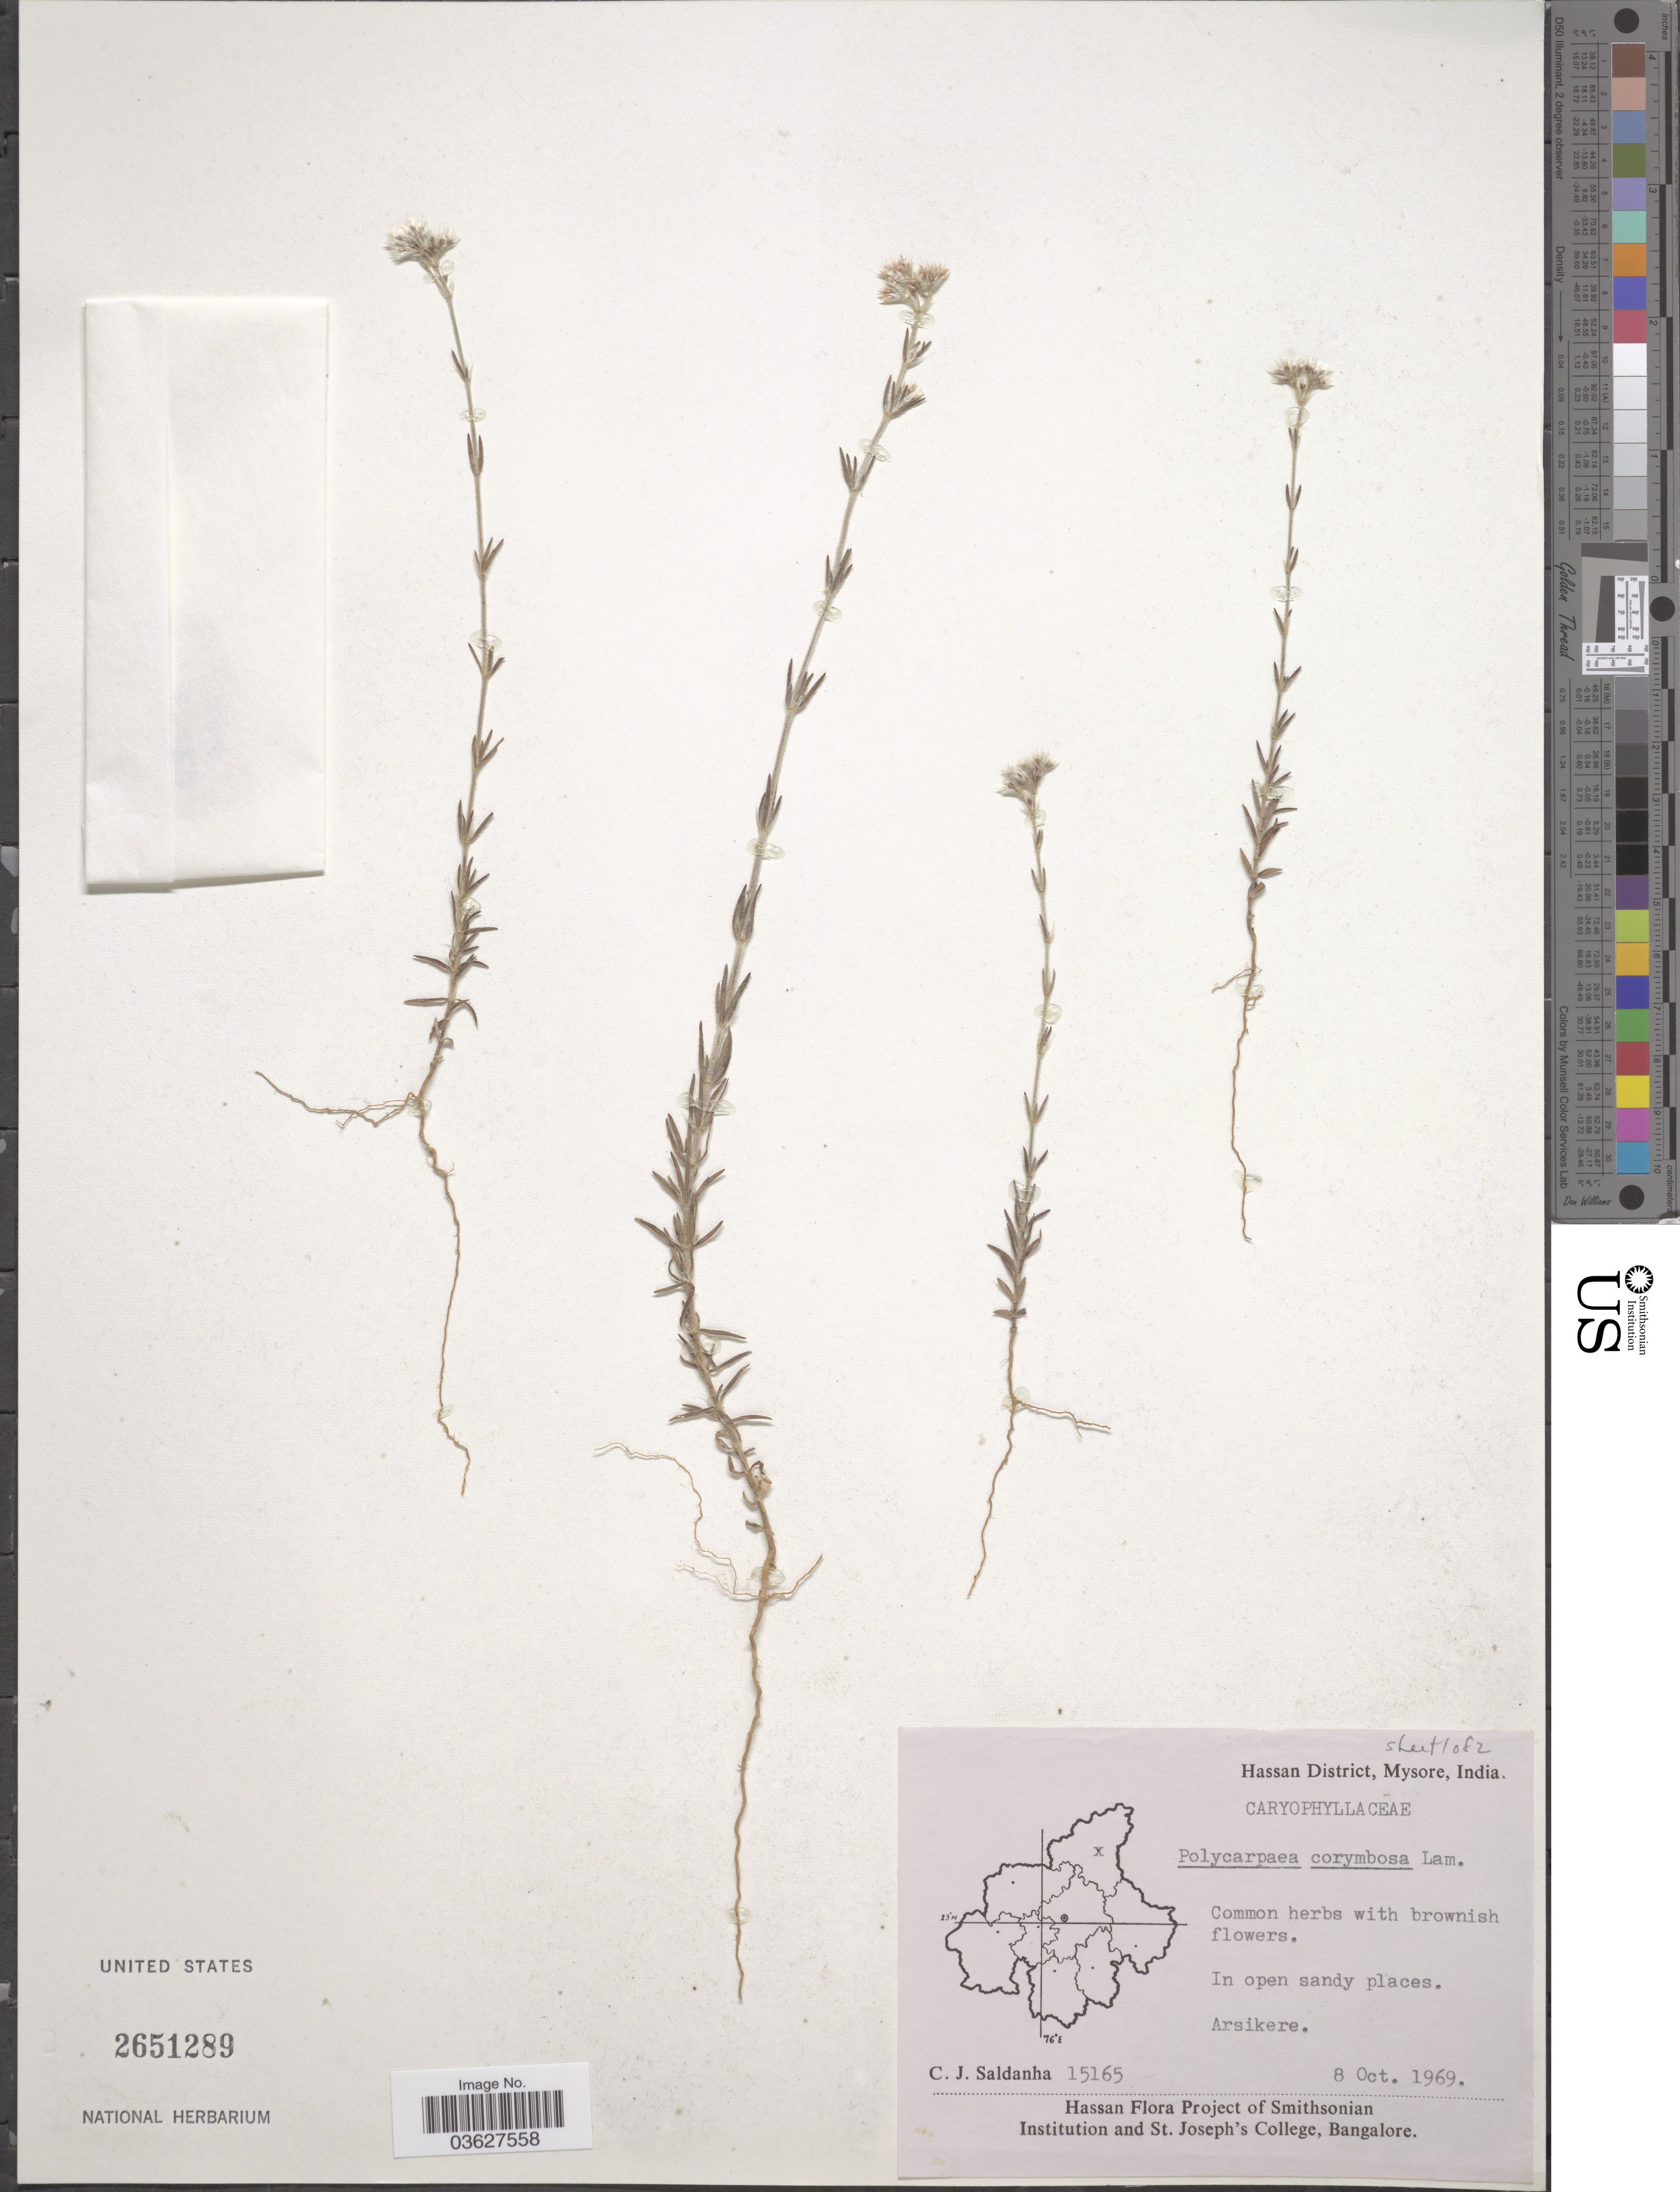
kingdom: Plantae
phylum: Tracheophyta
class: Magnoliopsida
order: Caryophyllales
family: Caryophyllaceae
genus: Polycarpaea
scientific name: Polycarpaea corymbosa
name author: (L.) Lam.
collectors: C. J. Saldanha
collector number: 15165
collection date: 1969-10-08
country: India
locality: Hassan District, Mysore. Arsikere.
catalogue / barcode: US 2651289